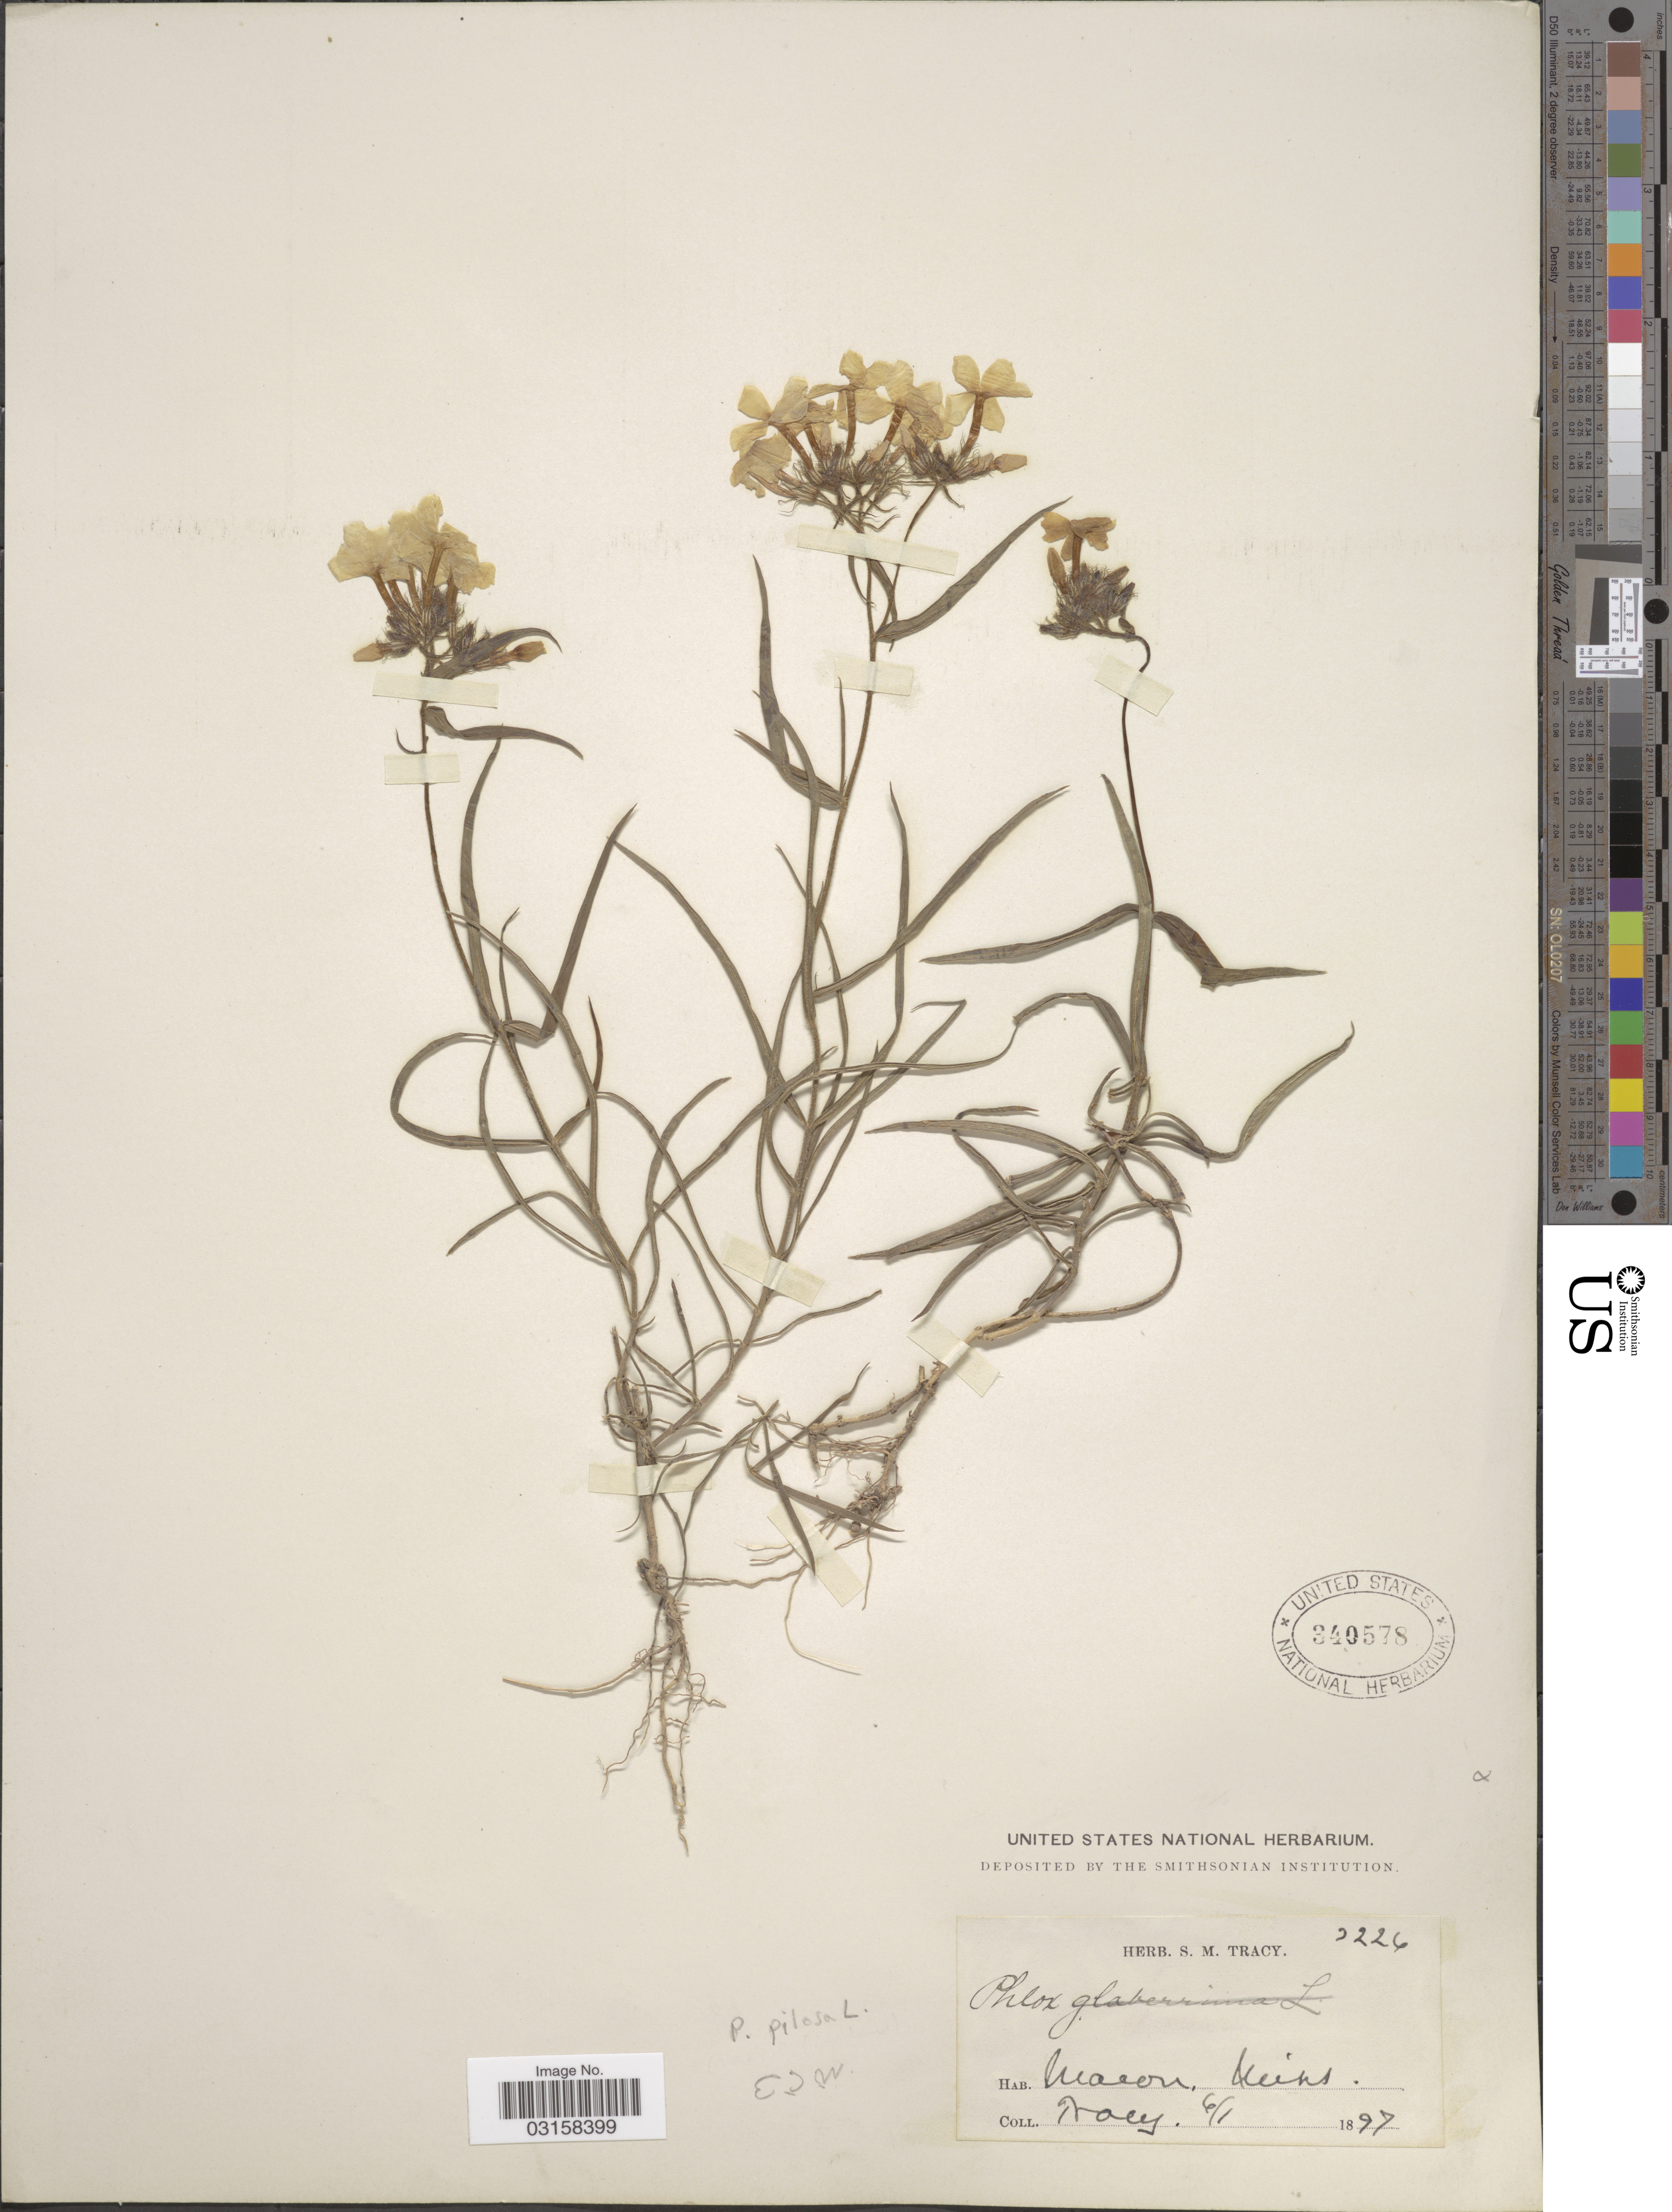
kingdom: Plantae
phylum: Tracheophyta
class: Magnoliopsida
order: Ericales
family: Polemoniaceae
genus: Phlox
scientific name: Phlox pilosa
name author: L.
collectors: S. M. Tracy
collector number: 3224*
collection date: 1897-06-01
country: United States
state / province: Mississippi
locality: Macon, Miss.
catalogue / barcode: US 340578